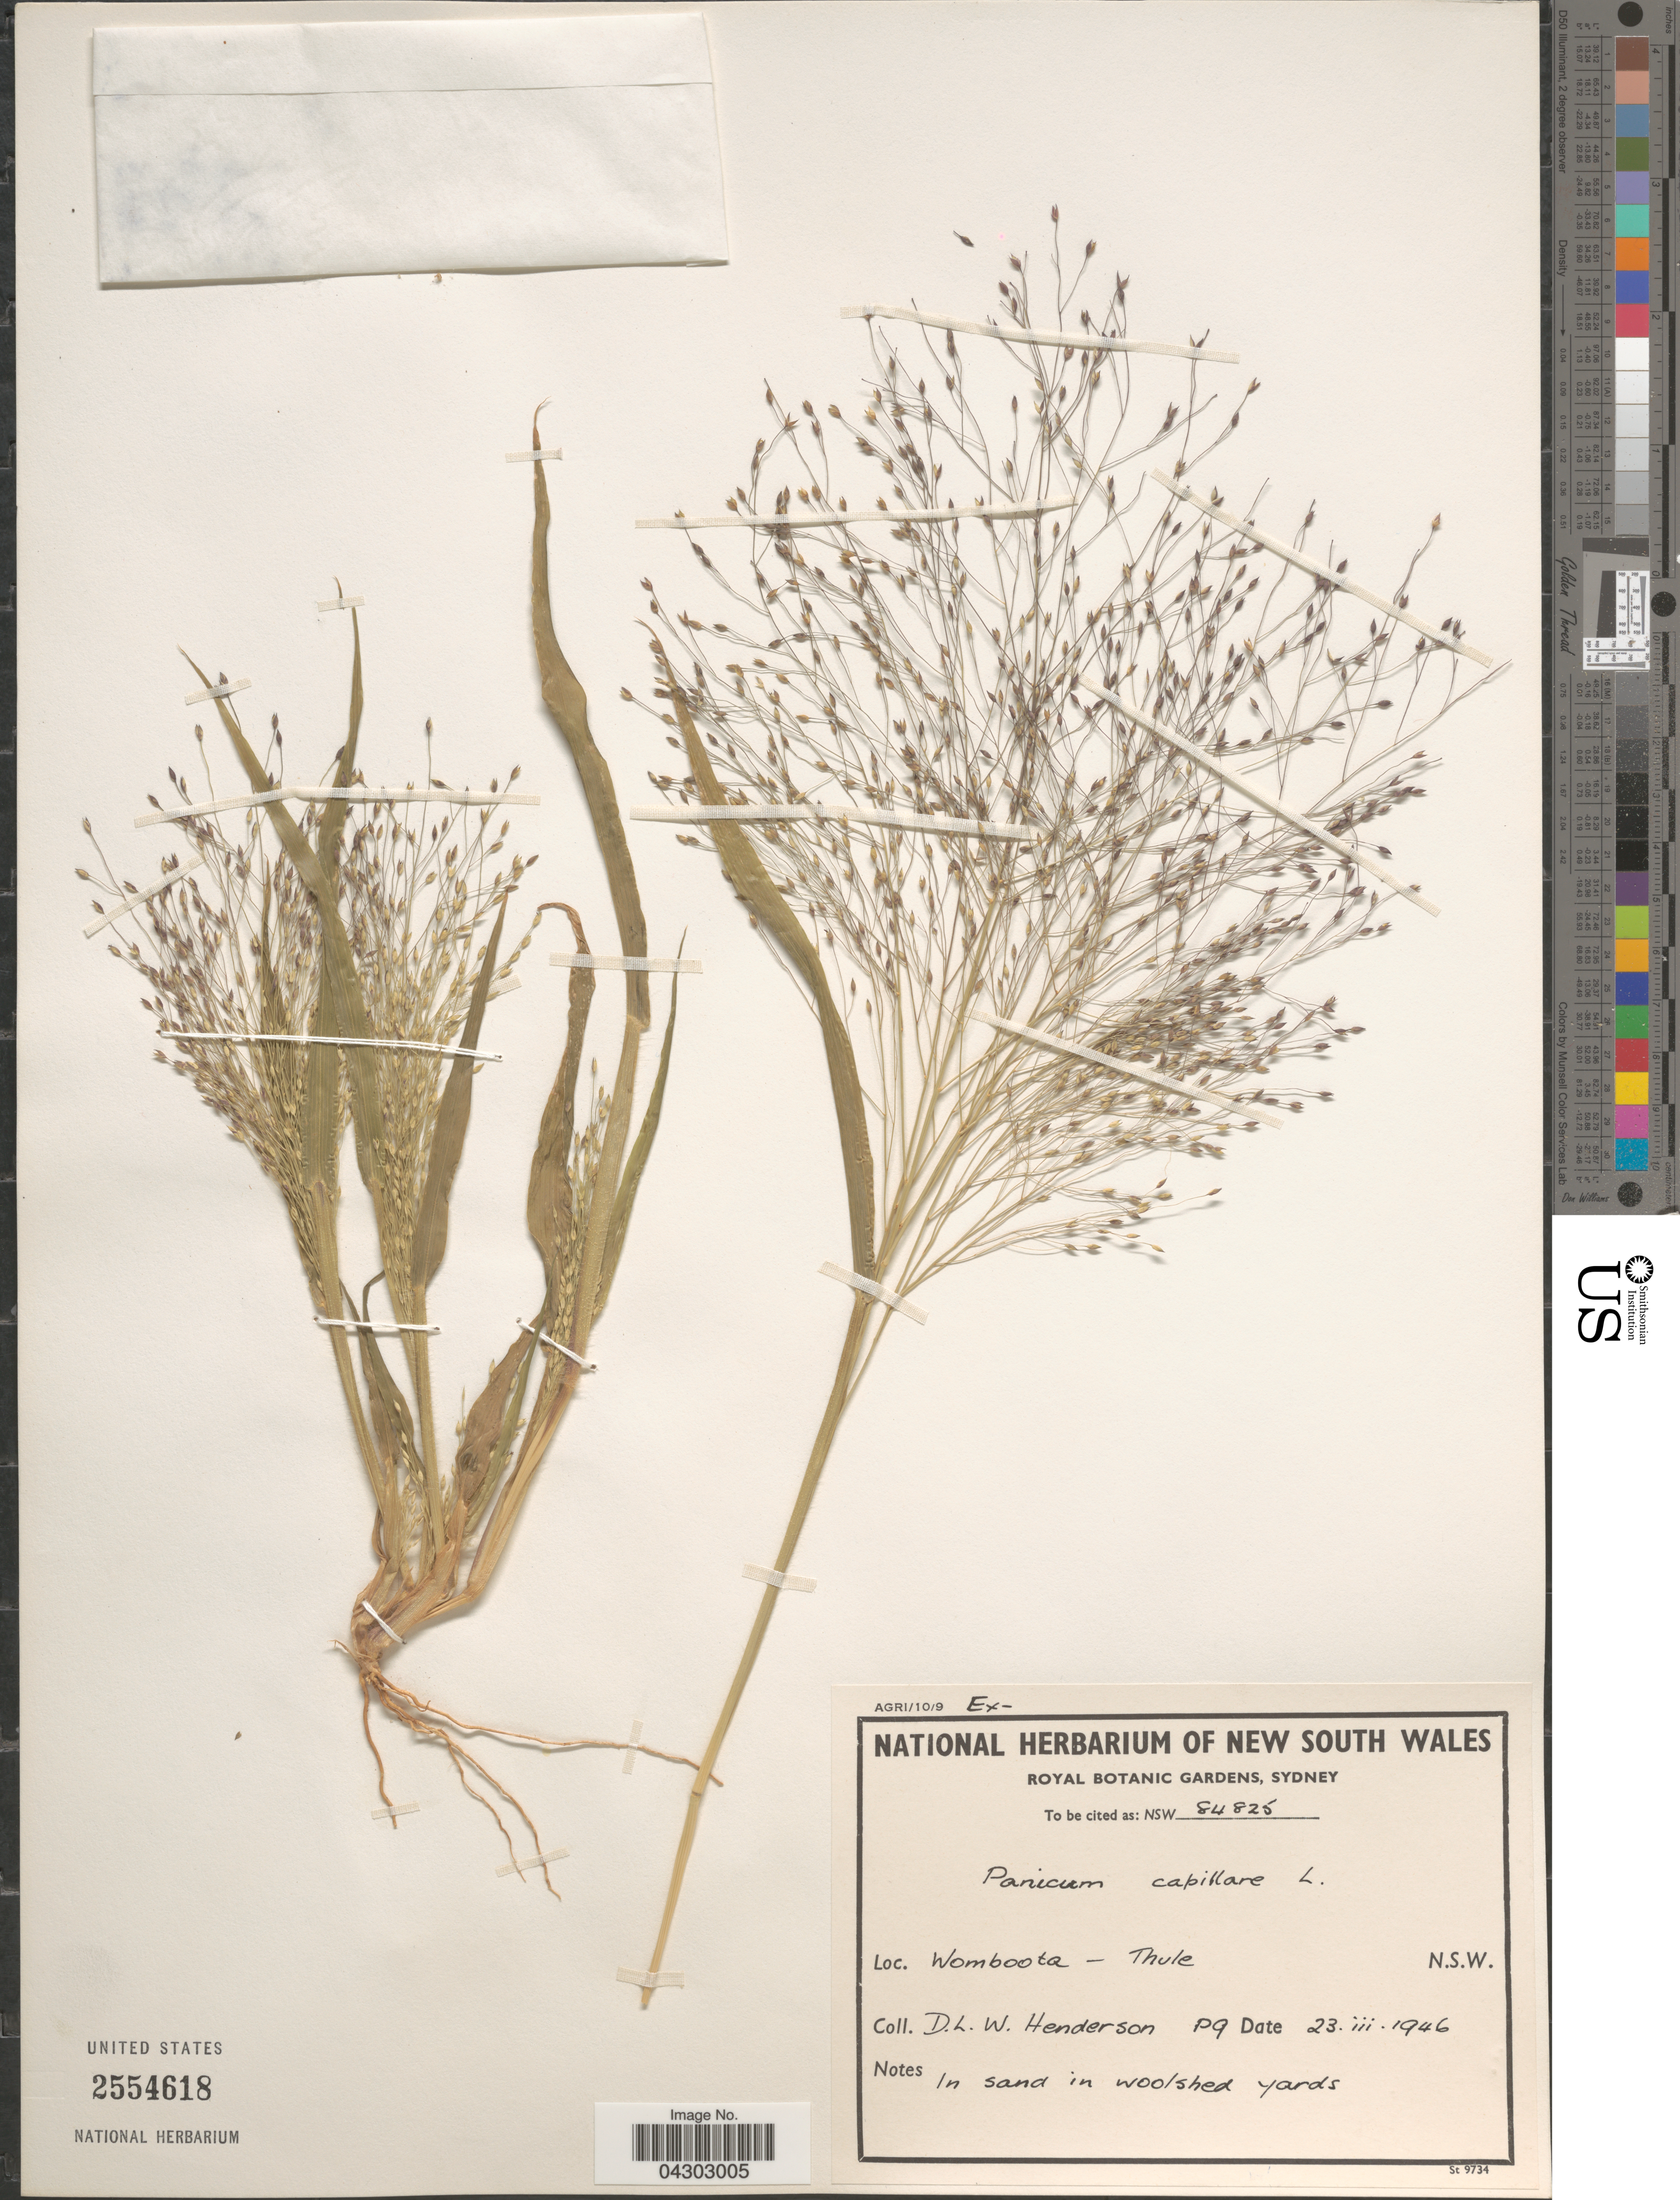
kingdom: Plantae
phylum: Tracheophyta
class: Liliopsida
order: Poales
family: Poaceae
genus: Panicum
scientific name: Panicum capillare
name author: L.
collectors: D. Henderson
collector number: NSW84825?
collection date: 1946-03-23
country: Australia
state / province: New South Wales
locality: Womboota - Thule.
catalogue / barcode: US 2554618